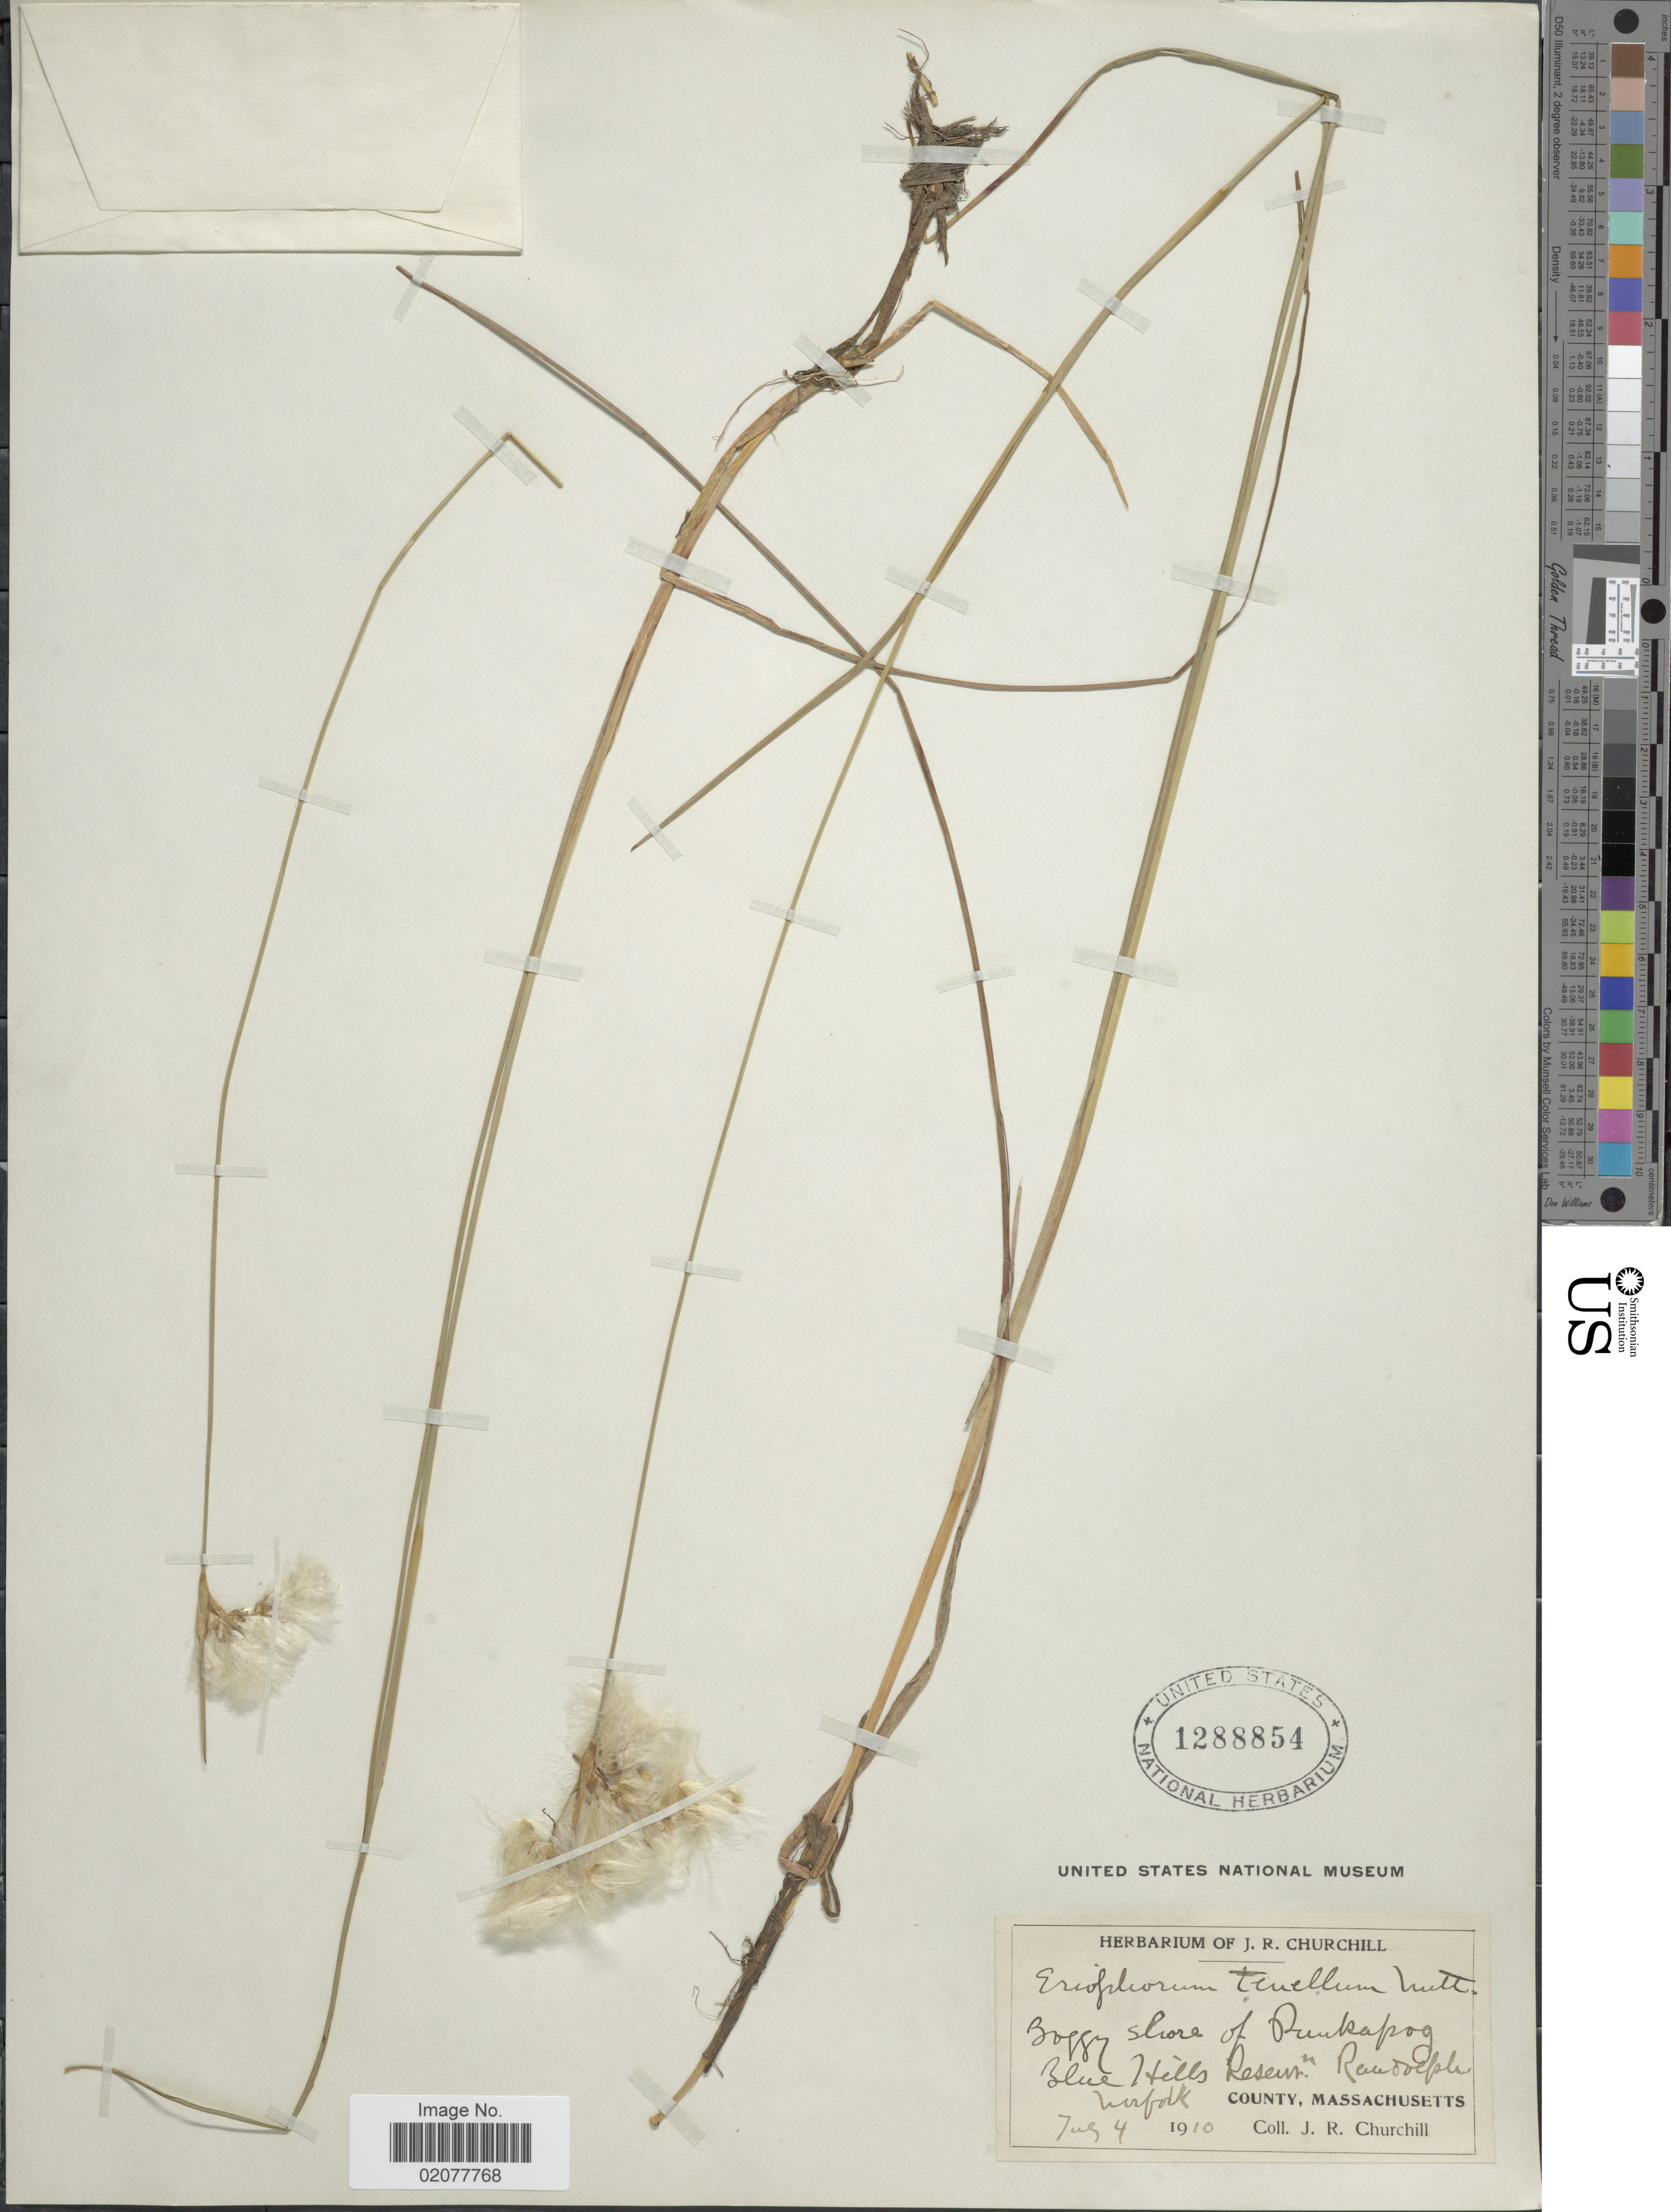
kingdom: Plantae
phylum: Tracheophyta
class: Liliopsida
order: Poales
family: Cyperaceae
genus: Eriophorum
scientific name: Eriophorum tenellum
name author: Nutt.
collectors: J. Churchill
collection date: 1910-07-04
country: United States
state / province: Massachusetts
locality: Boggy shore of Punkapog. Blue Hills Reservn, Randolph. Norfolk County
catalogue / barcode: US 1288854